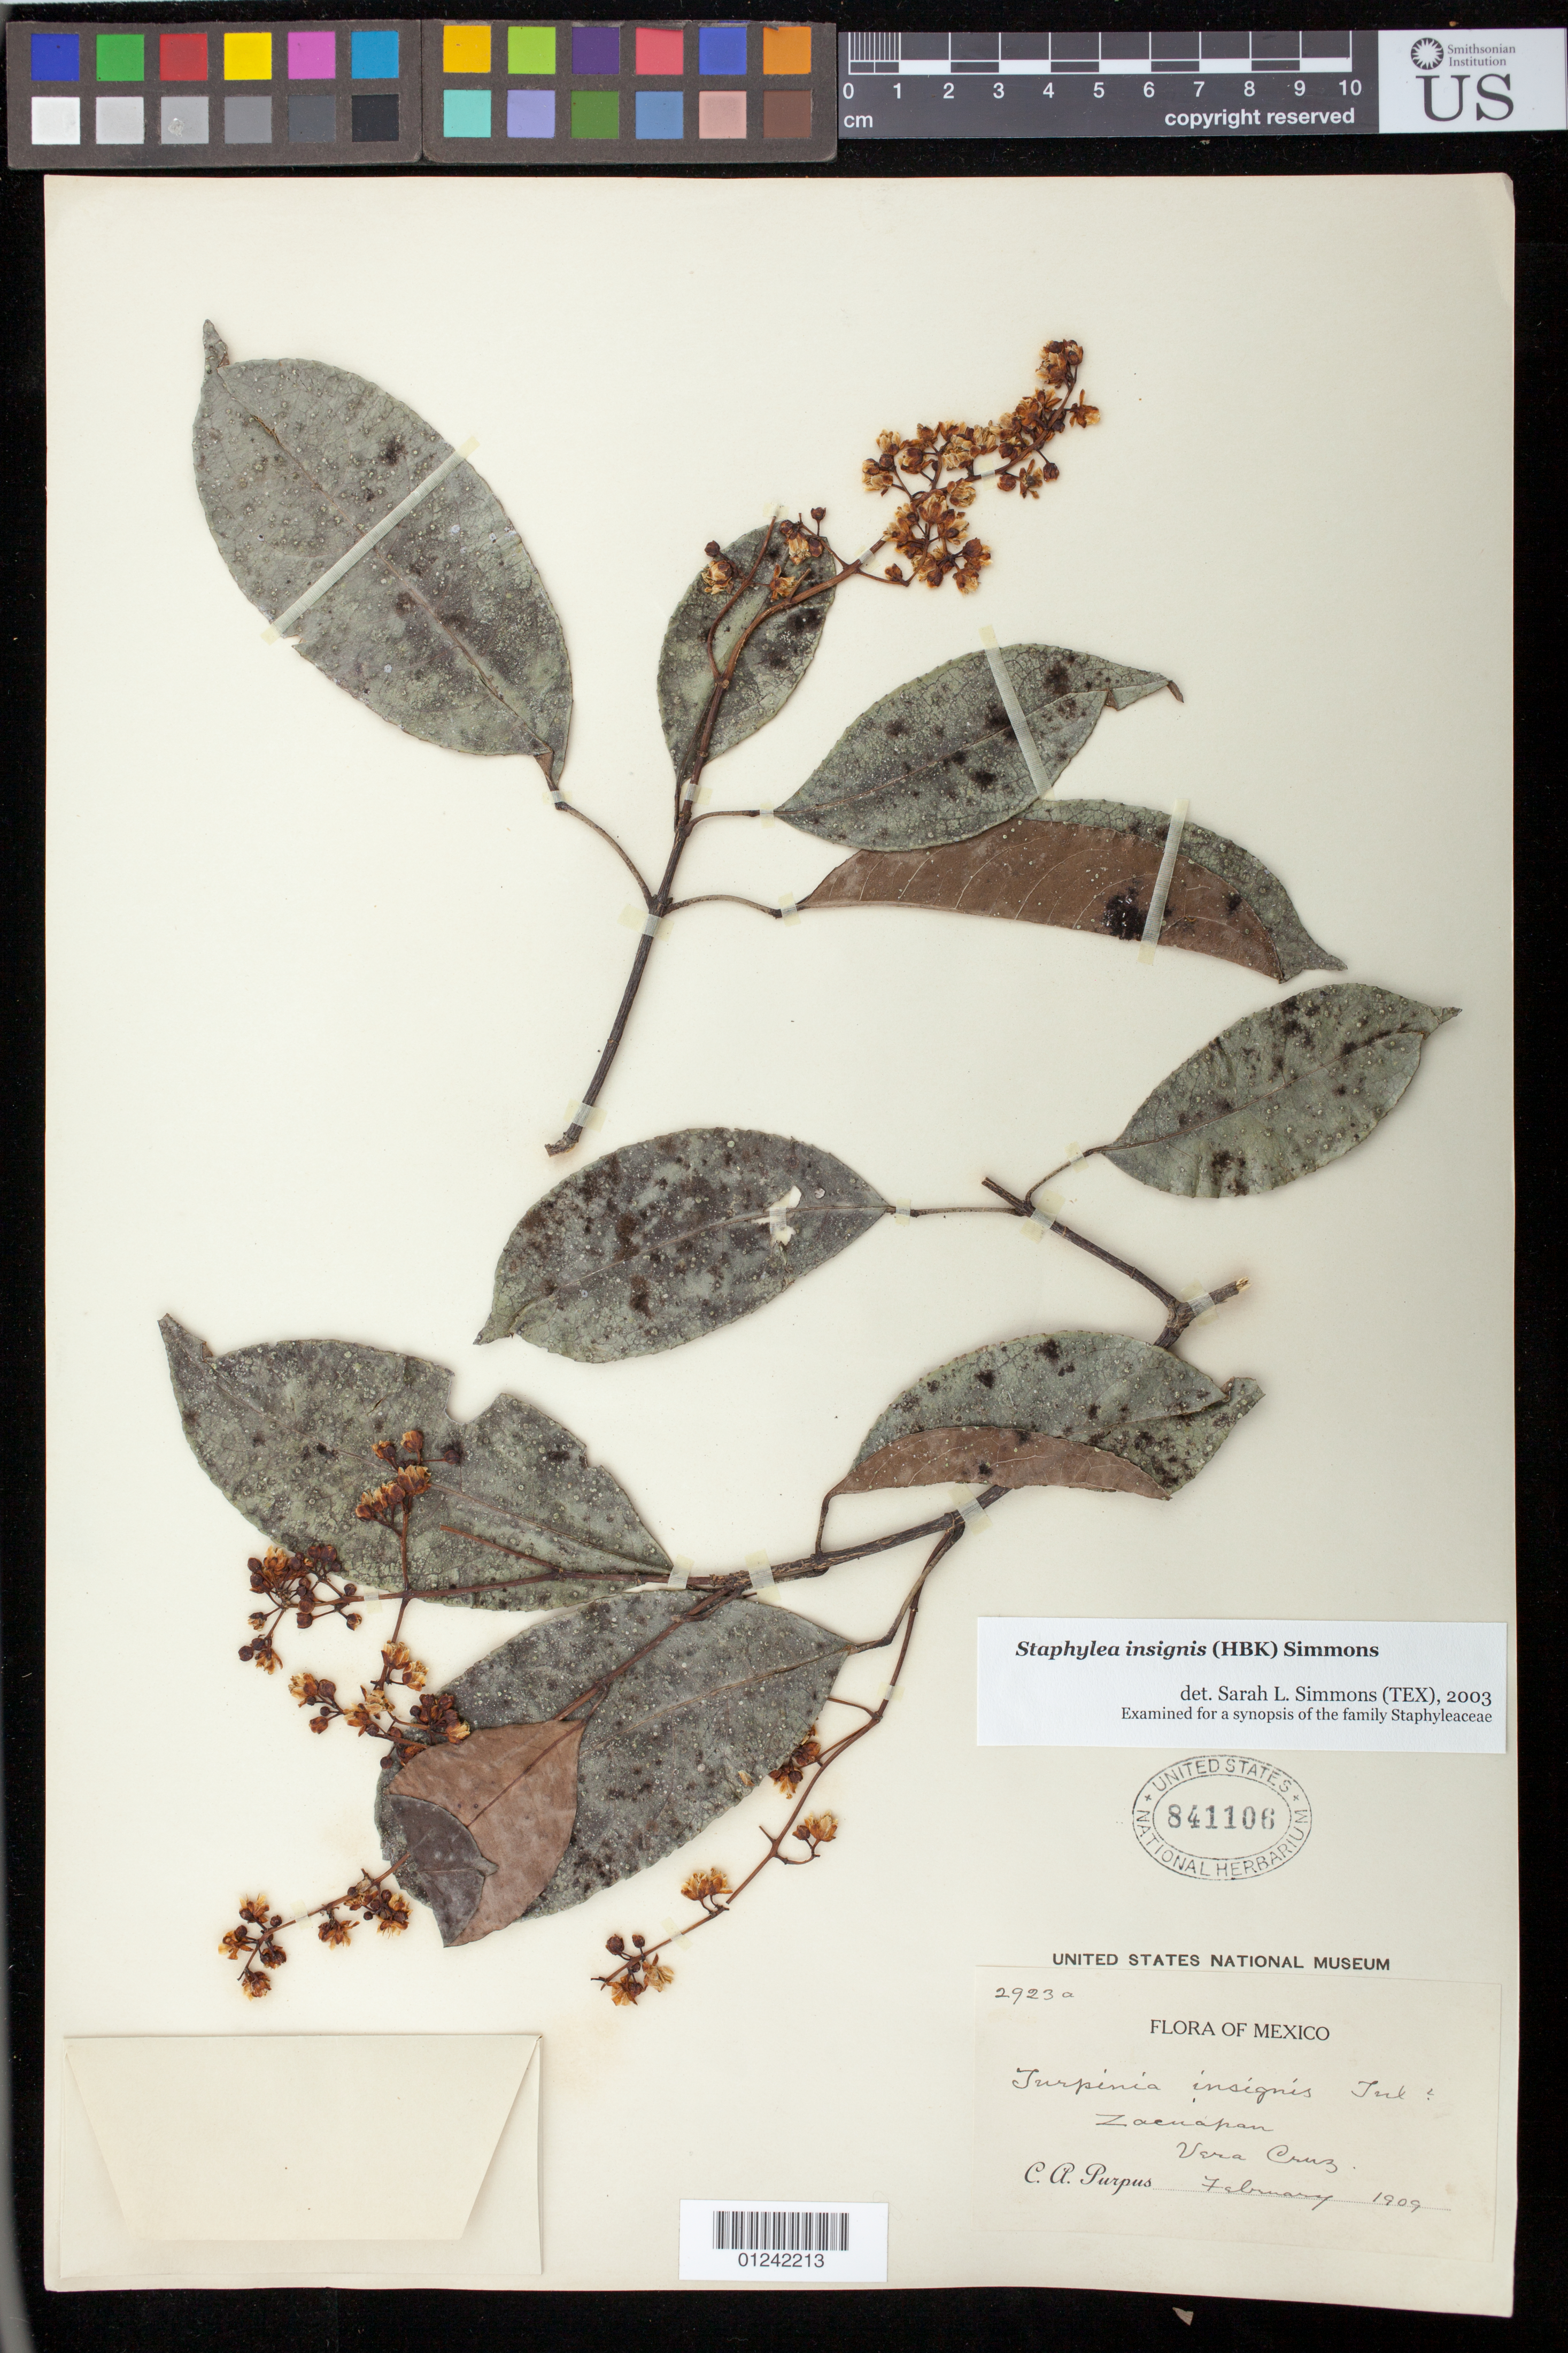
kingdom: Plantae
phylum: Tracheophyta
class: Magnoliopsida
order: Crossosomatales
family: Staphyleaceae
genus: Staphylea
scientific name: Staphylea insignis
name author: (Kunth) Simmons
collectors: C. A. Purpus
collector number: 2923a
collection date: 1909-02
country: Mexico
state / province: Veracruz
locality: Zacuapan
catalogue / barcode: US 841106